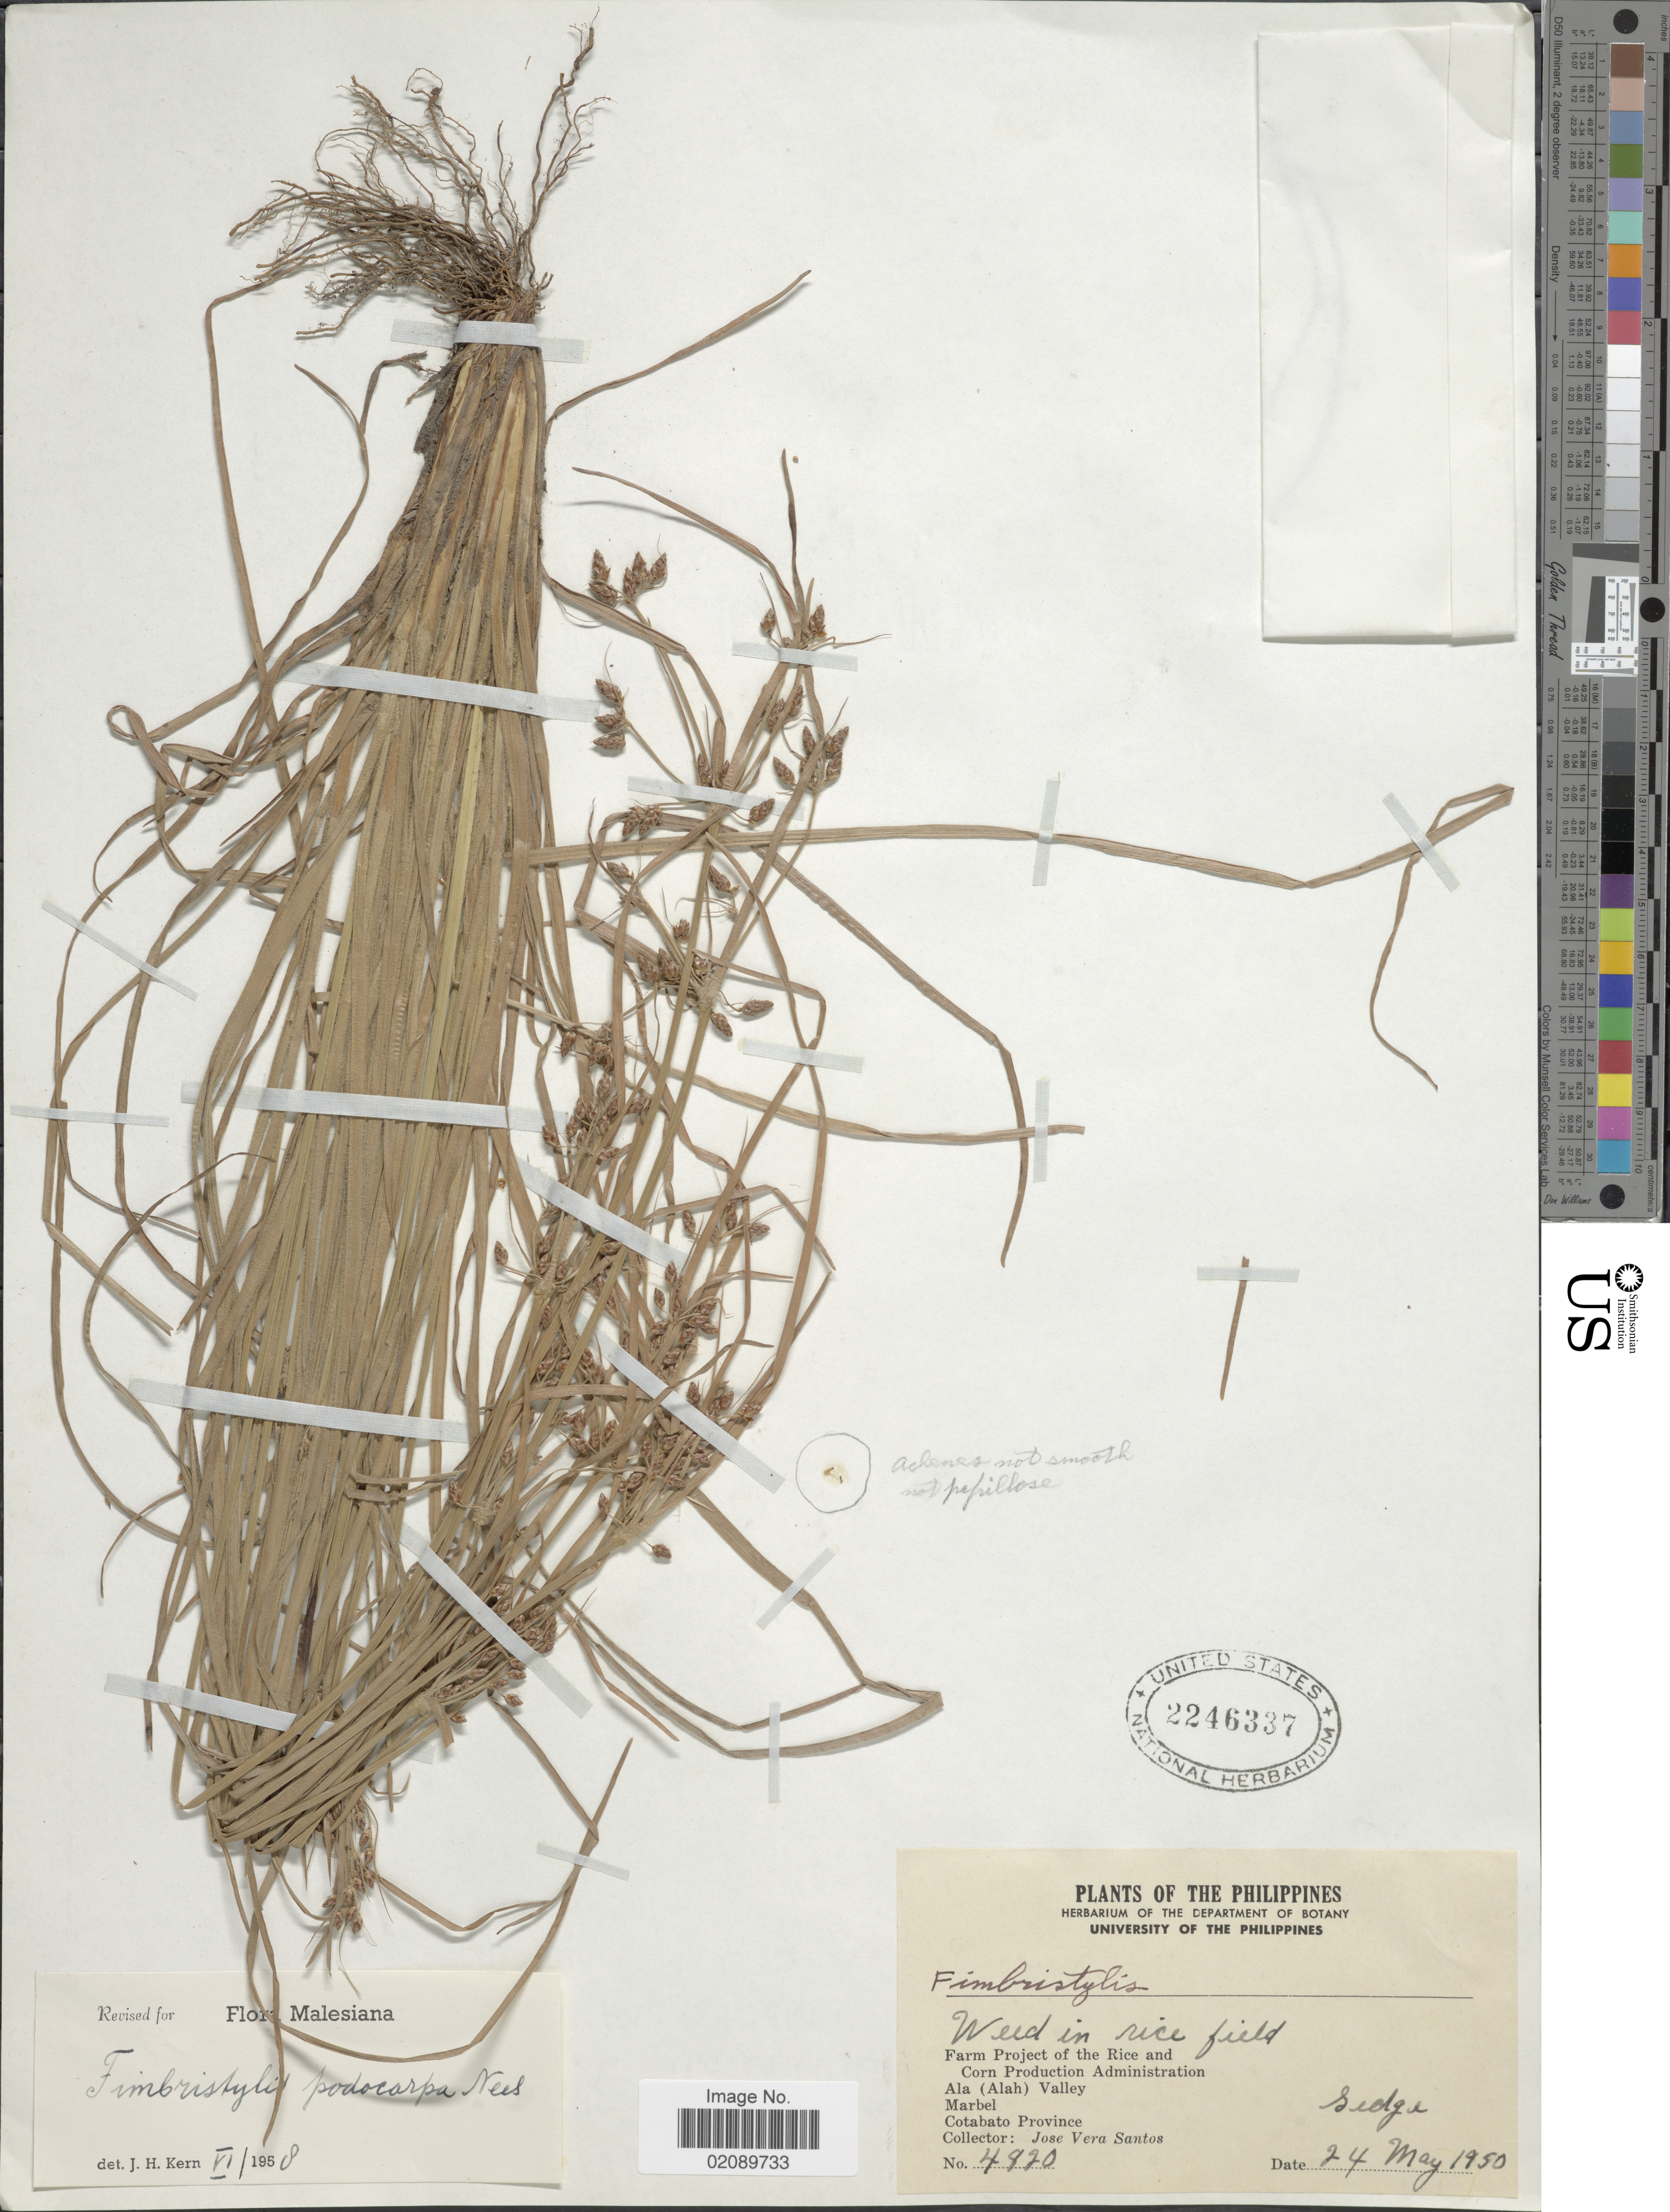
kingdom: Plantae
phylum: Tracheophyta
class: Liliopsida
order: Poales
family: Cyperaceae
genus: Fimbristylis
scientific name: Fimbristylis podocarpa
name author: Nees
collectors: J. Santos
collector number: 4820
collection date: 1950-05-24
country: Philippines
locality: Farm Project of the Rice and Corn Production Administration, Ala (Alah) Valley, Marbel, Cotabato Province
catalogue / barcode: US 2246337